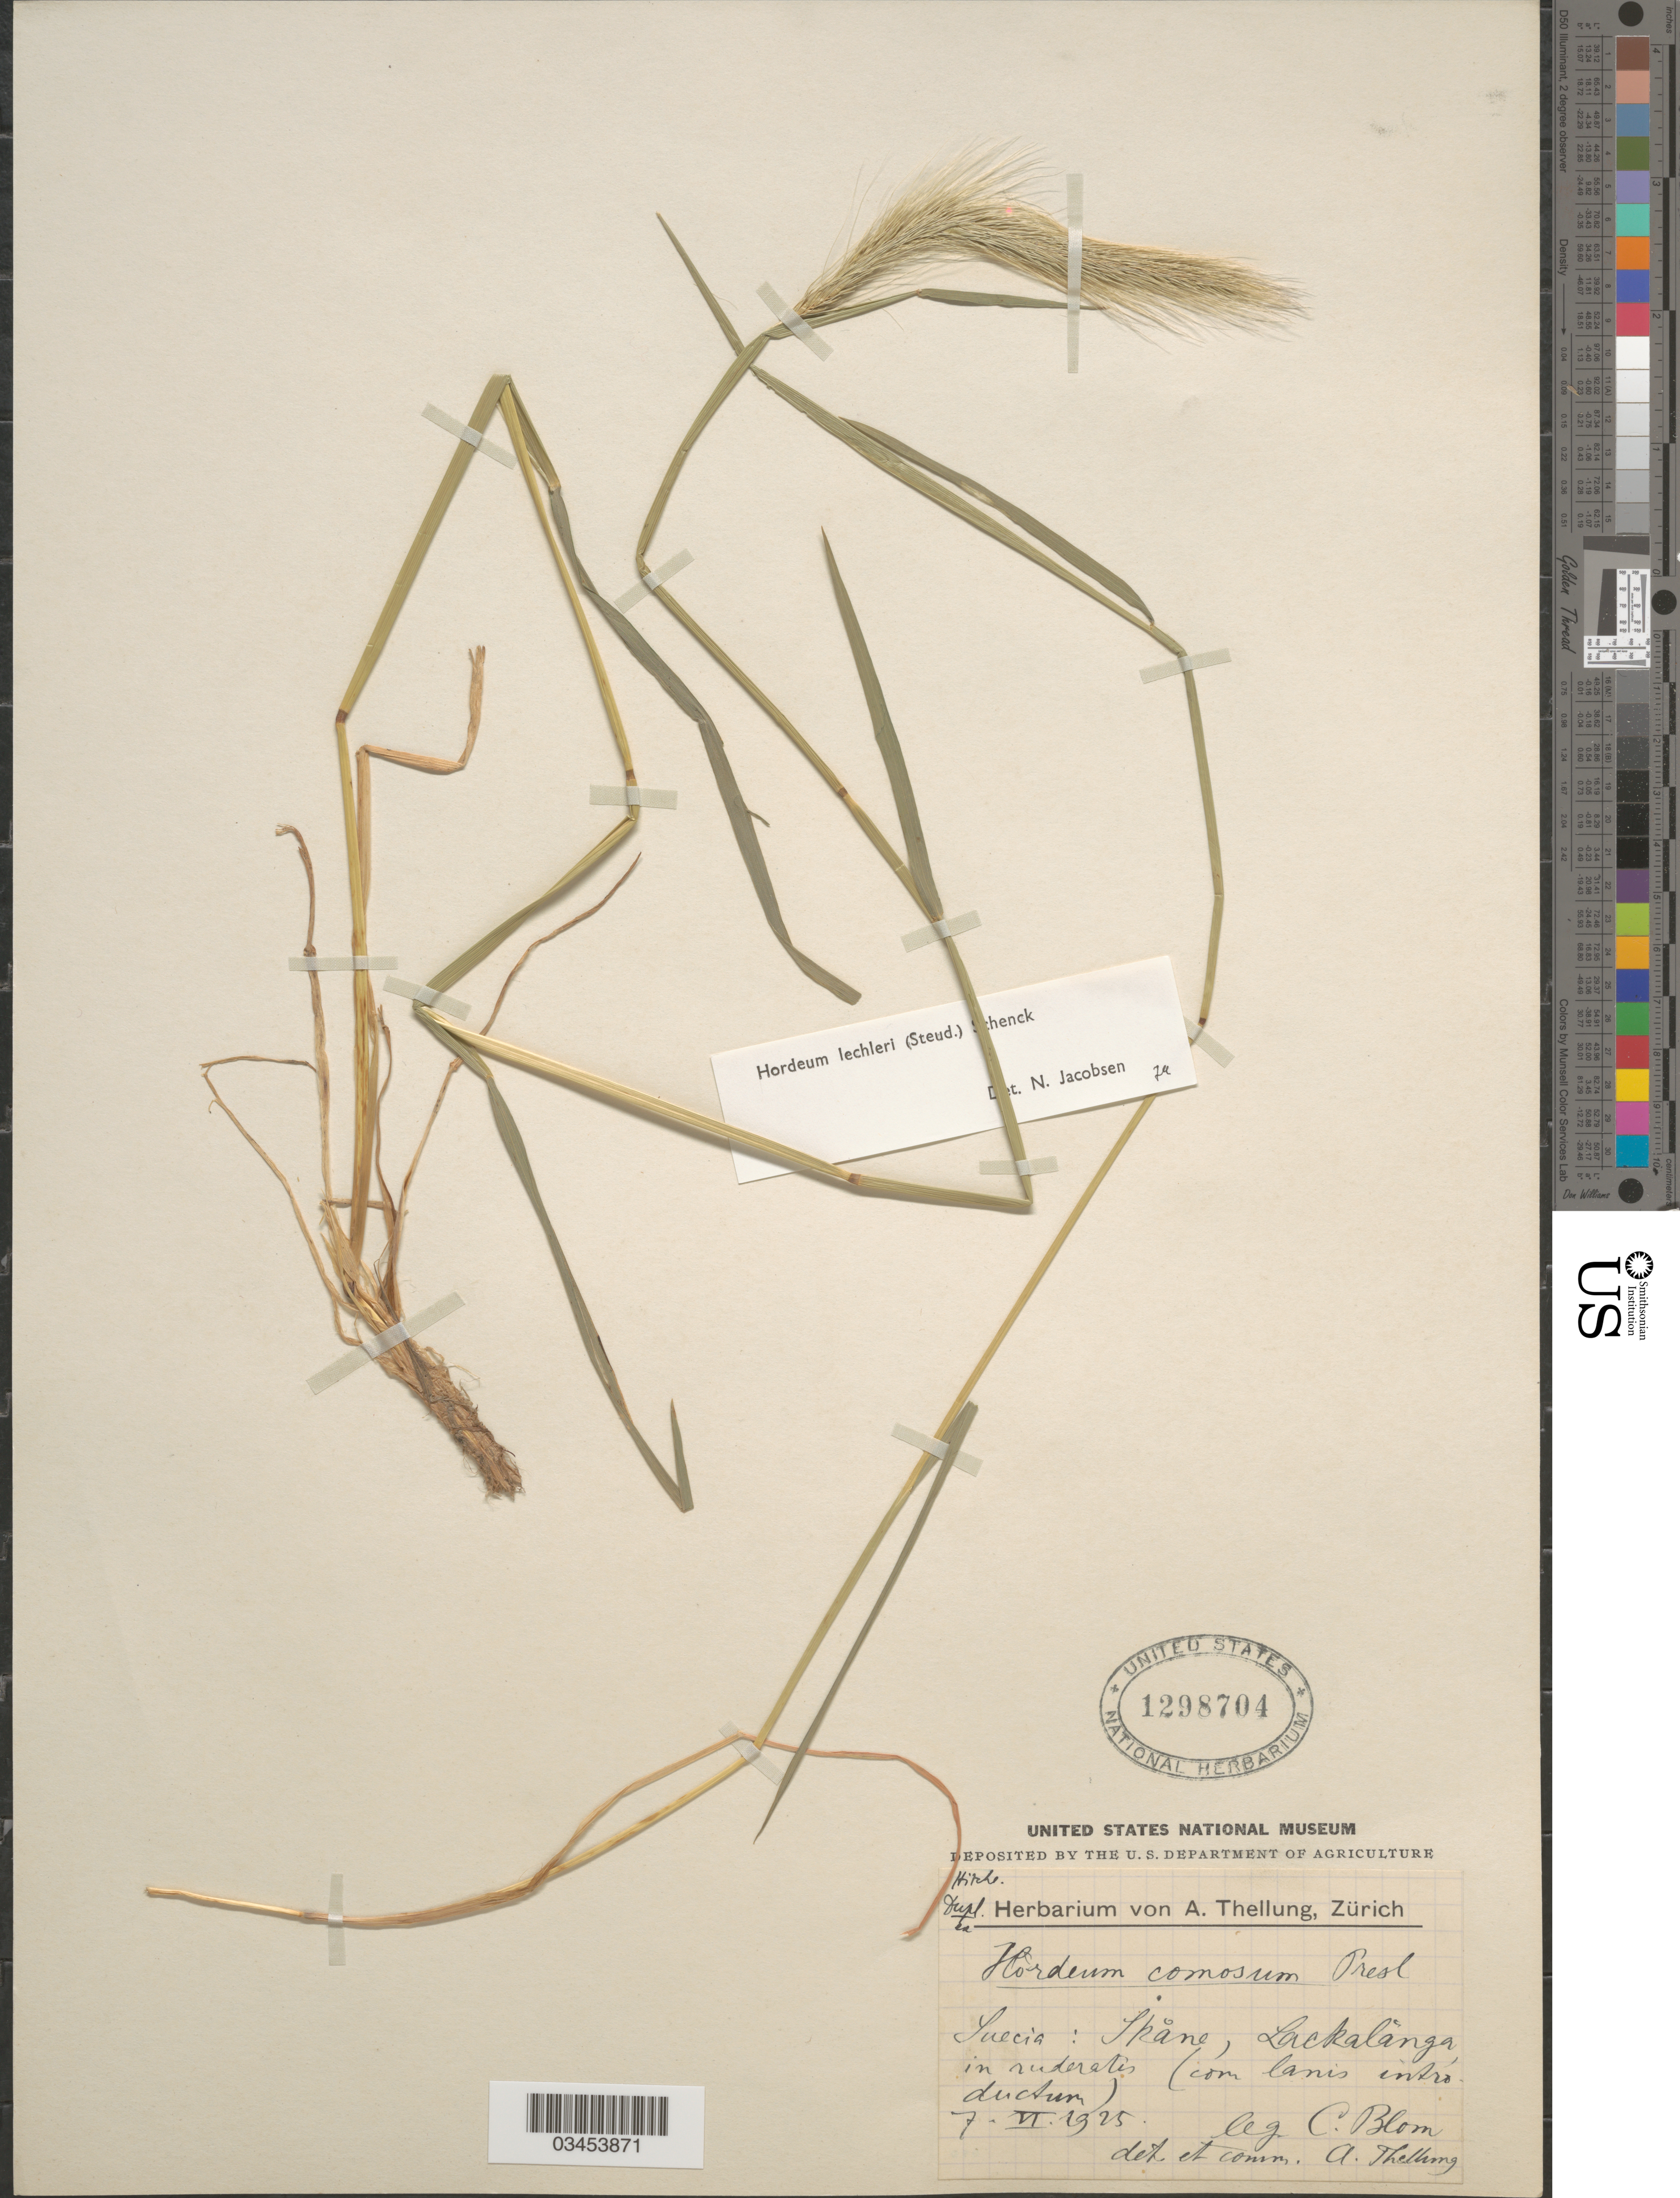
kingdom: Plantae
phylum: Tracheophyta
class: Liliopsida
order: Poales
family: Poaceae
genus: Hordeum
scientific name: Hordeum lechleri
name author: (Steud.) Schenck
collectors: C. Blom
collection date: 1925-06-07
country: Sweden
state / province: Skåne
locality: Suecia: Lackalănga, in ruderatis.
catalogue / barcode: US 1298704